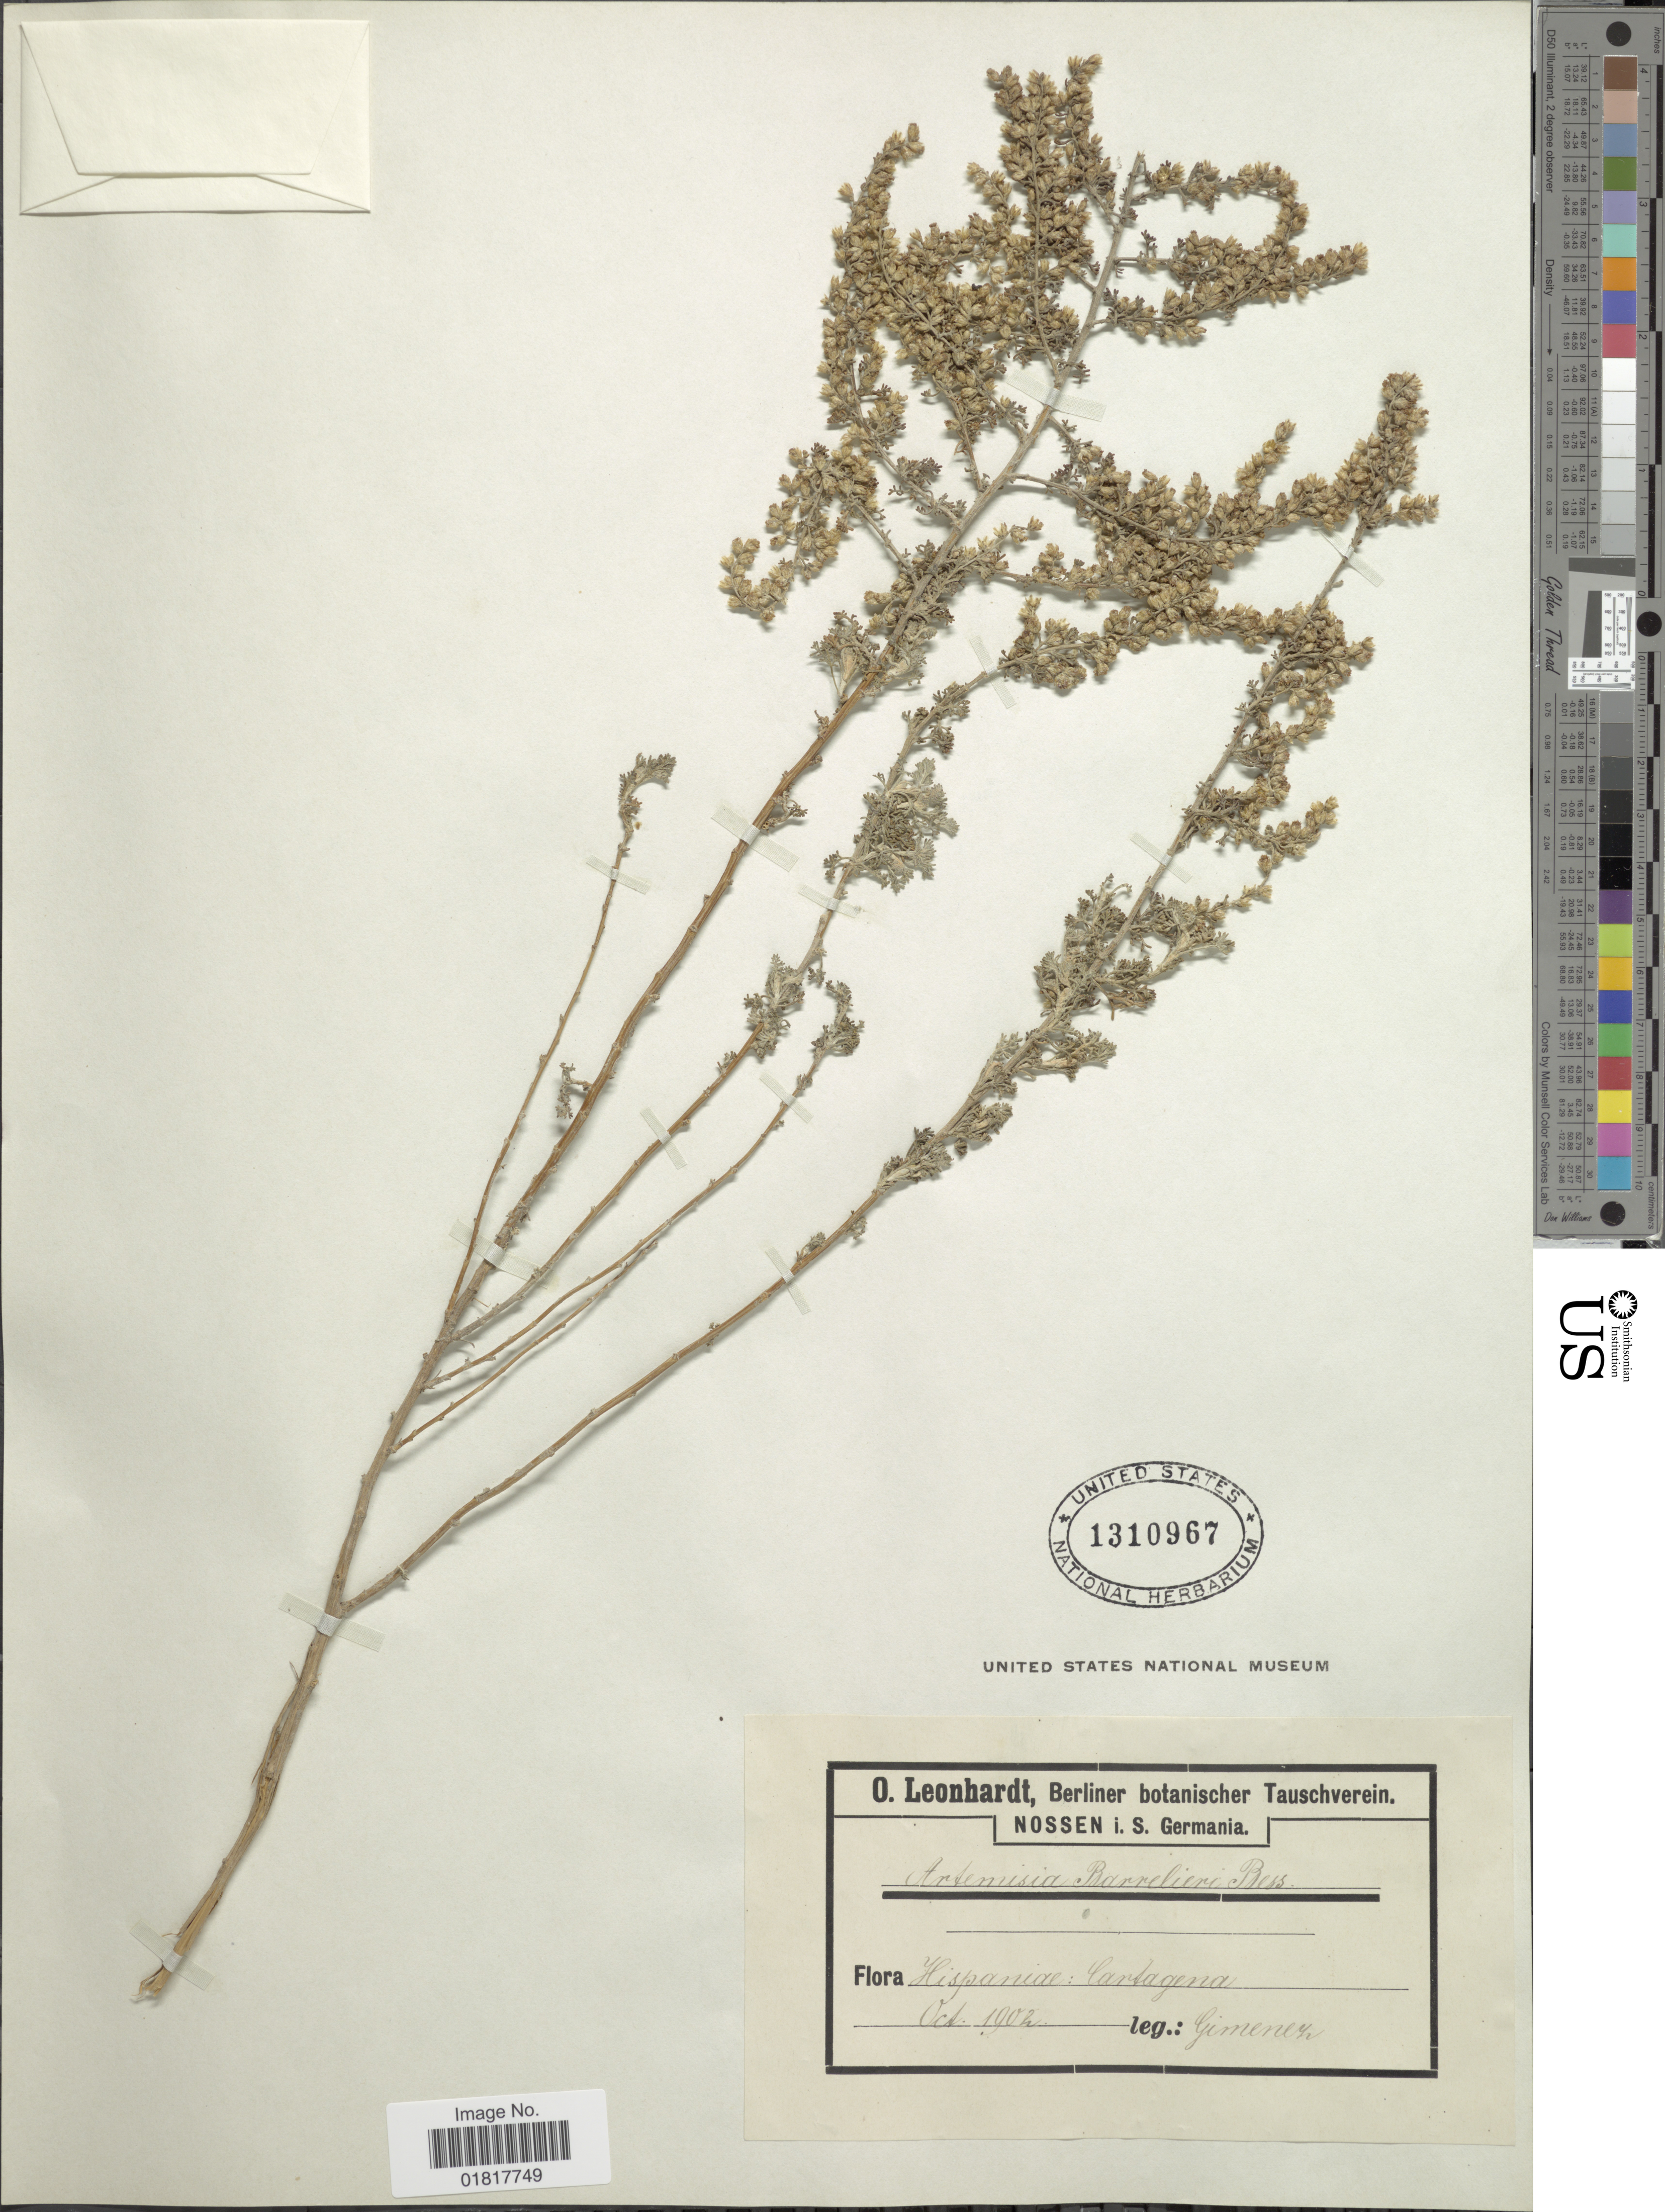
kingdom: Plantae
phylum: Tracheophyta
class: Magnoliopsida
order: Asterales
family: Asteraceae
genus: Artemisia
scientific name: Artemisia barrelieri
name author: Boiss.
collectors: Gimenez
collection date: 1902-10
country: Spain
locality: Hispaniae: Cartagena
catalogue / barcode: US 1310967